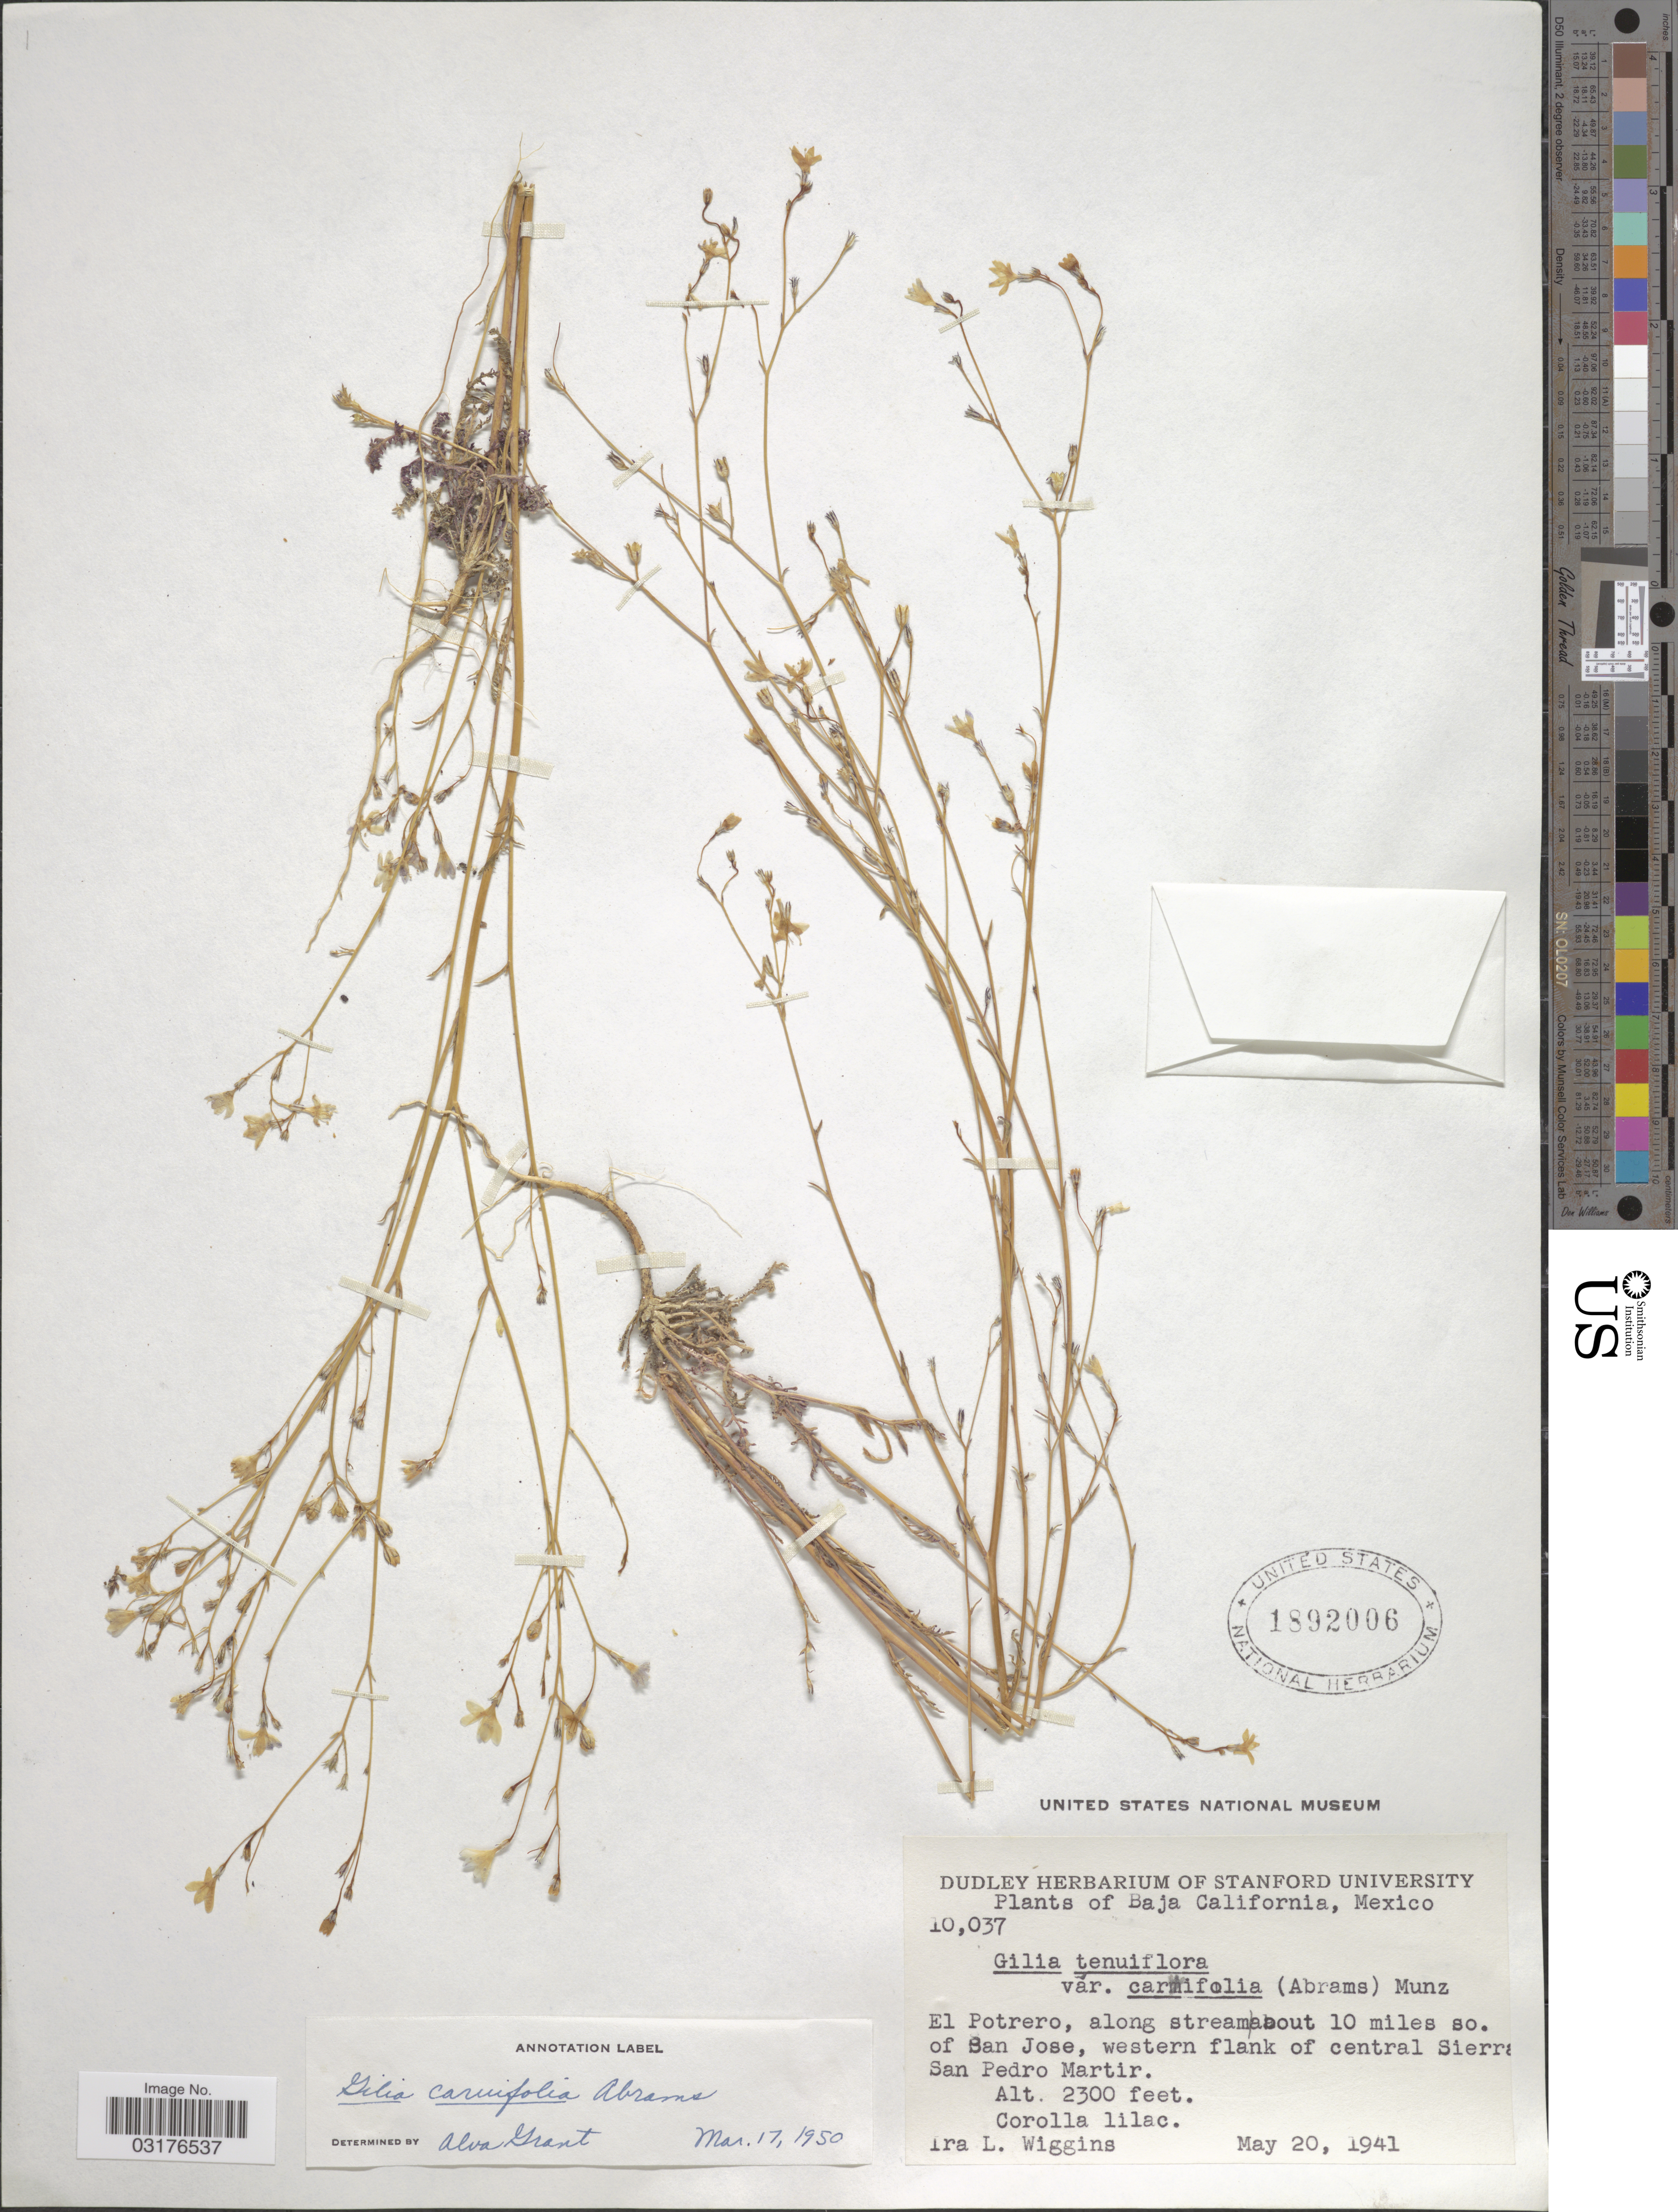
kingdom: Plantae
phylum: Tracheophyta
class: Magnoliopsida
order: Ericales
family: Polemoniaceae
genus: Saltugilia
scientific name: Saltugilia caruifolia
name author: (Abrams) L.A. Johnson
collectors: I. L. Wiggins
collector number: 10037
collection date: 1941-05-20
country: Mexico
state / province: Baja California Norte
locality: El Potrero, along stream about 10 miles so. of San Jose, western flank of central Sierra San Pedro Martir.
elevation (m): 701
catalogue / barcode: US 1892006